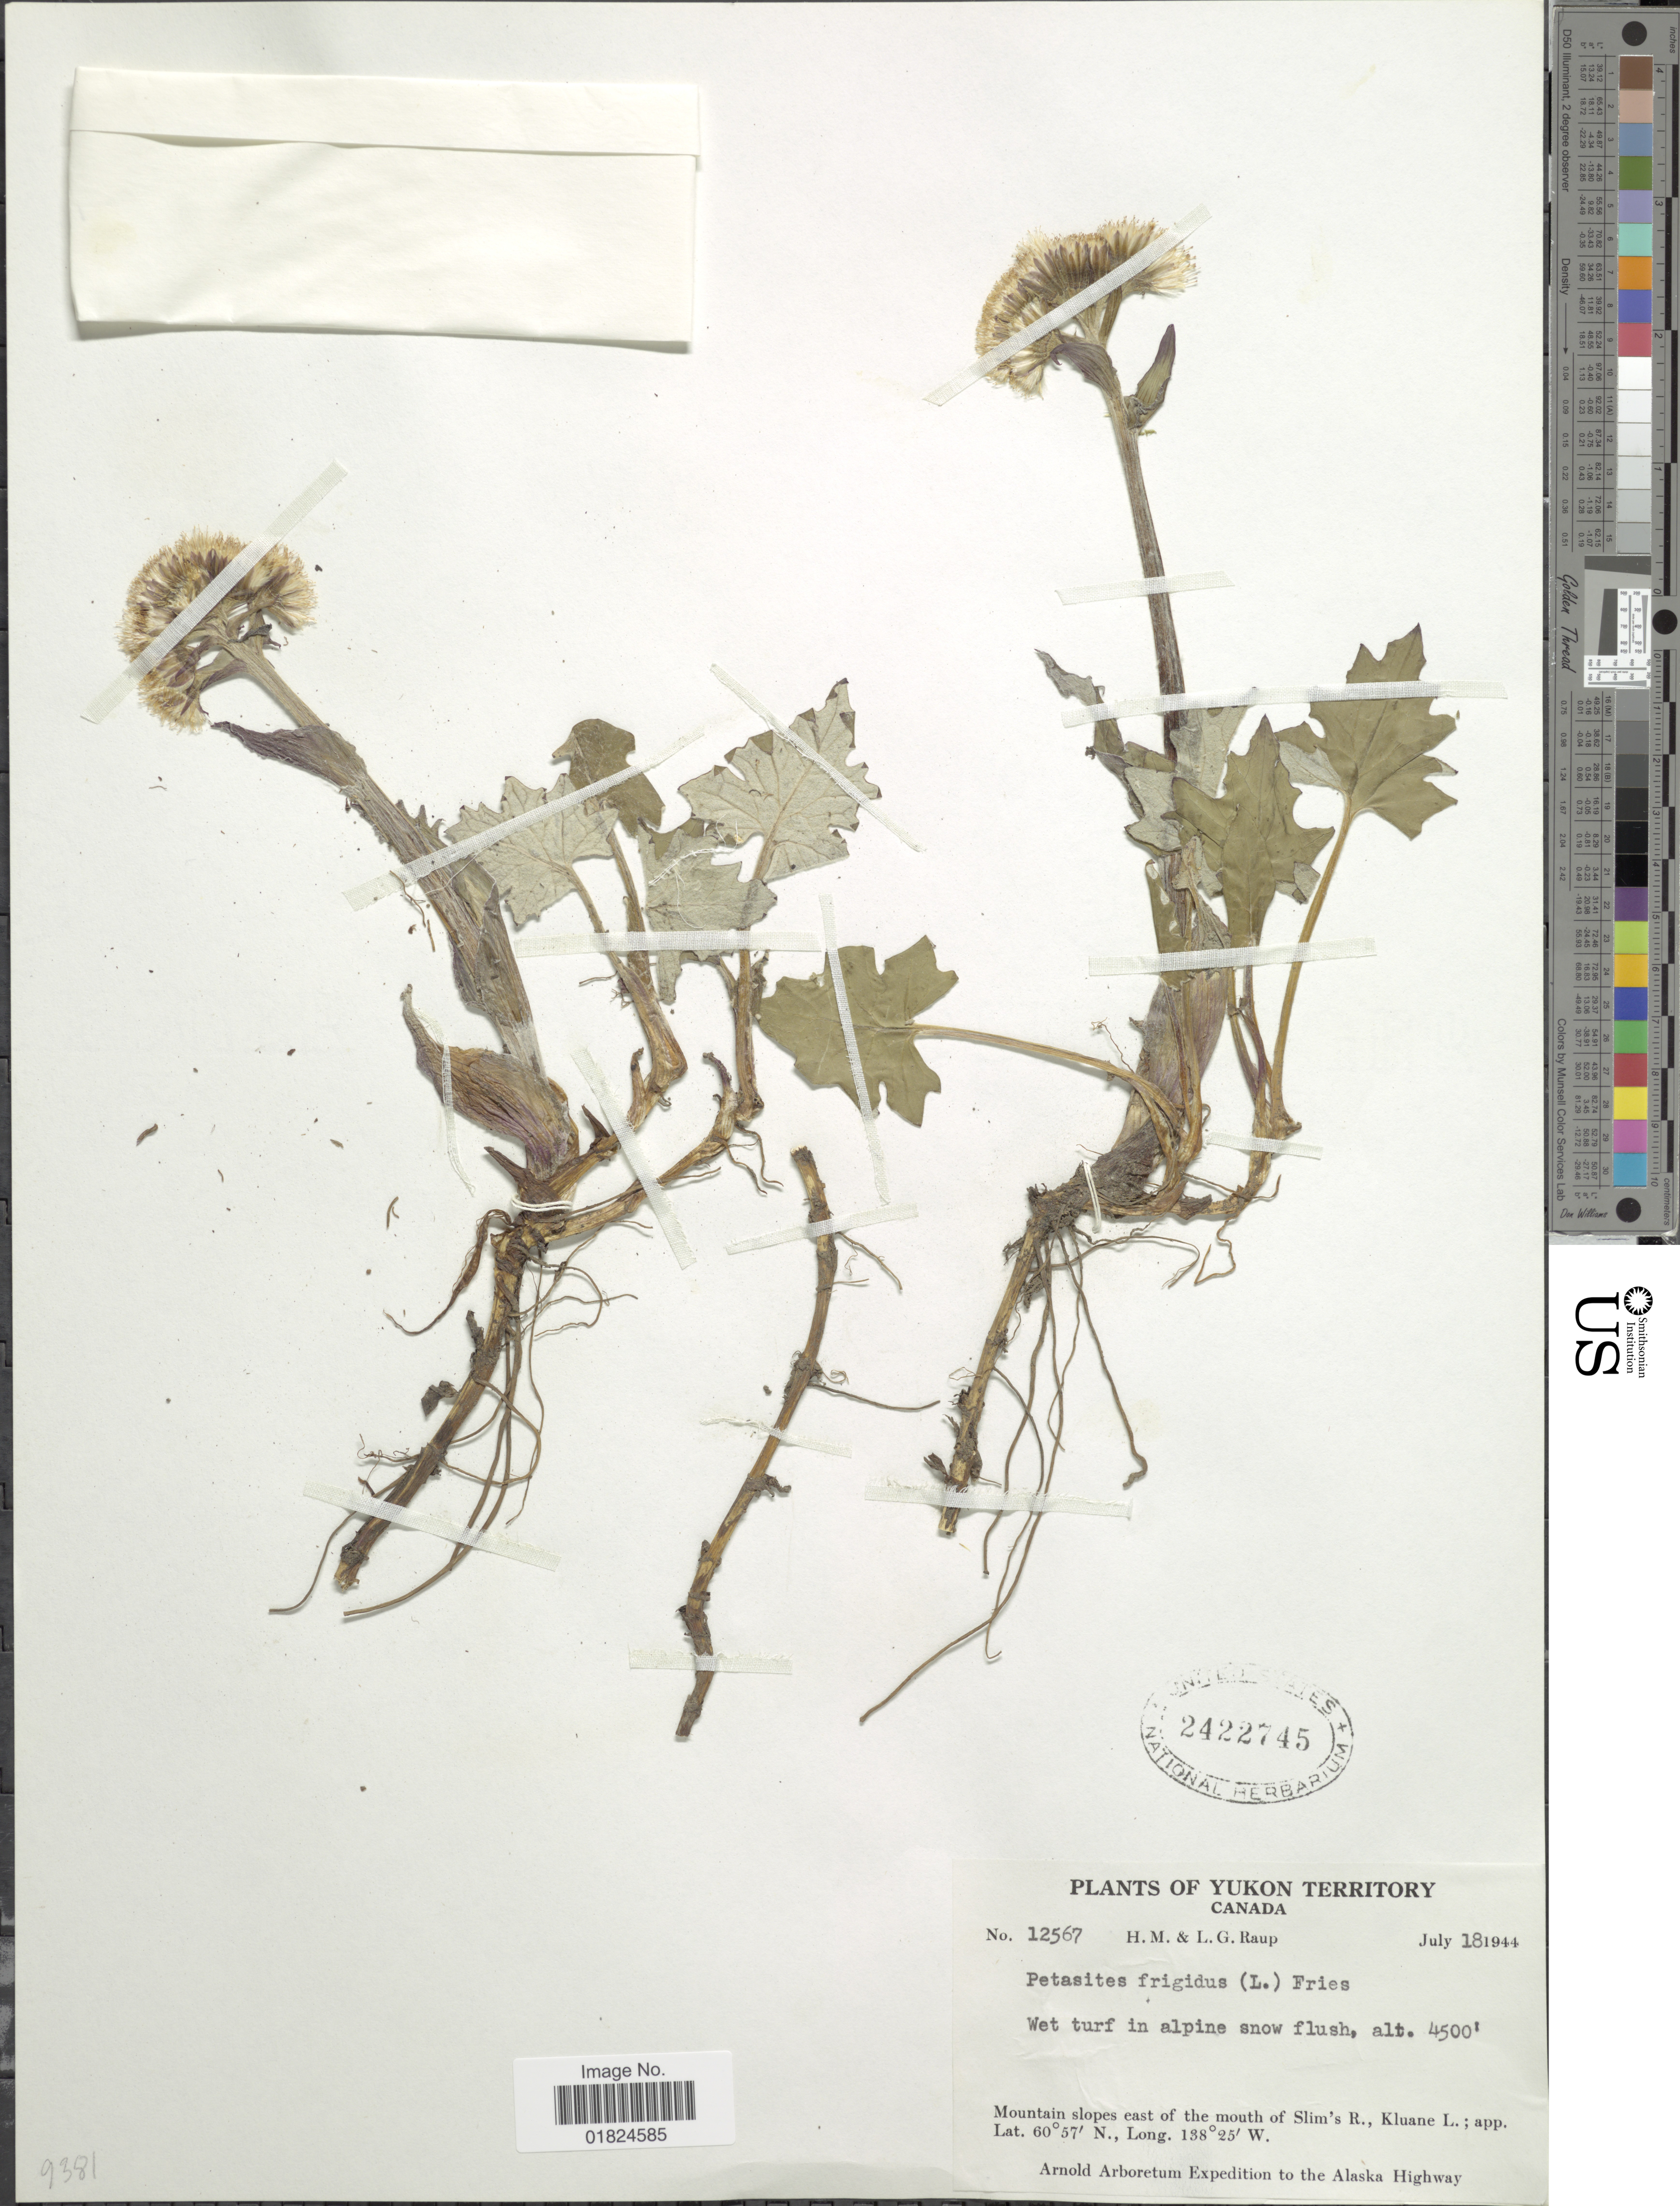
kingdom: Plantae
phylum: Tracheophyta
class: Magnoliopsida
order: Asterales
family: Asteraceae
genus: Petasites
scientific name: Petasites frigidus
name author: (L.) Fr.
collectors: H. Raup & L. Raup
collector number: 12567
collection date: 1944-07-18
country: Canada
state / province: Yukon Territory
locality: Mountain slopes east of the mouth of Slim's R., Kluane L.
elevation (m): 1372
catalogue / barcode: US 2422745